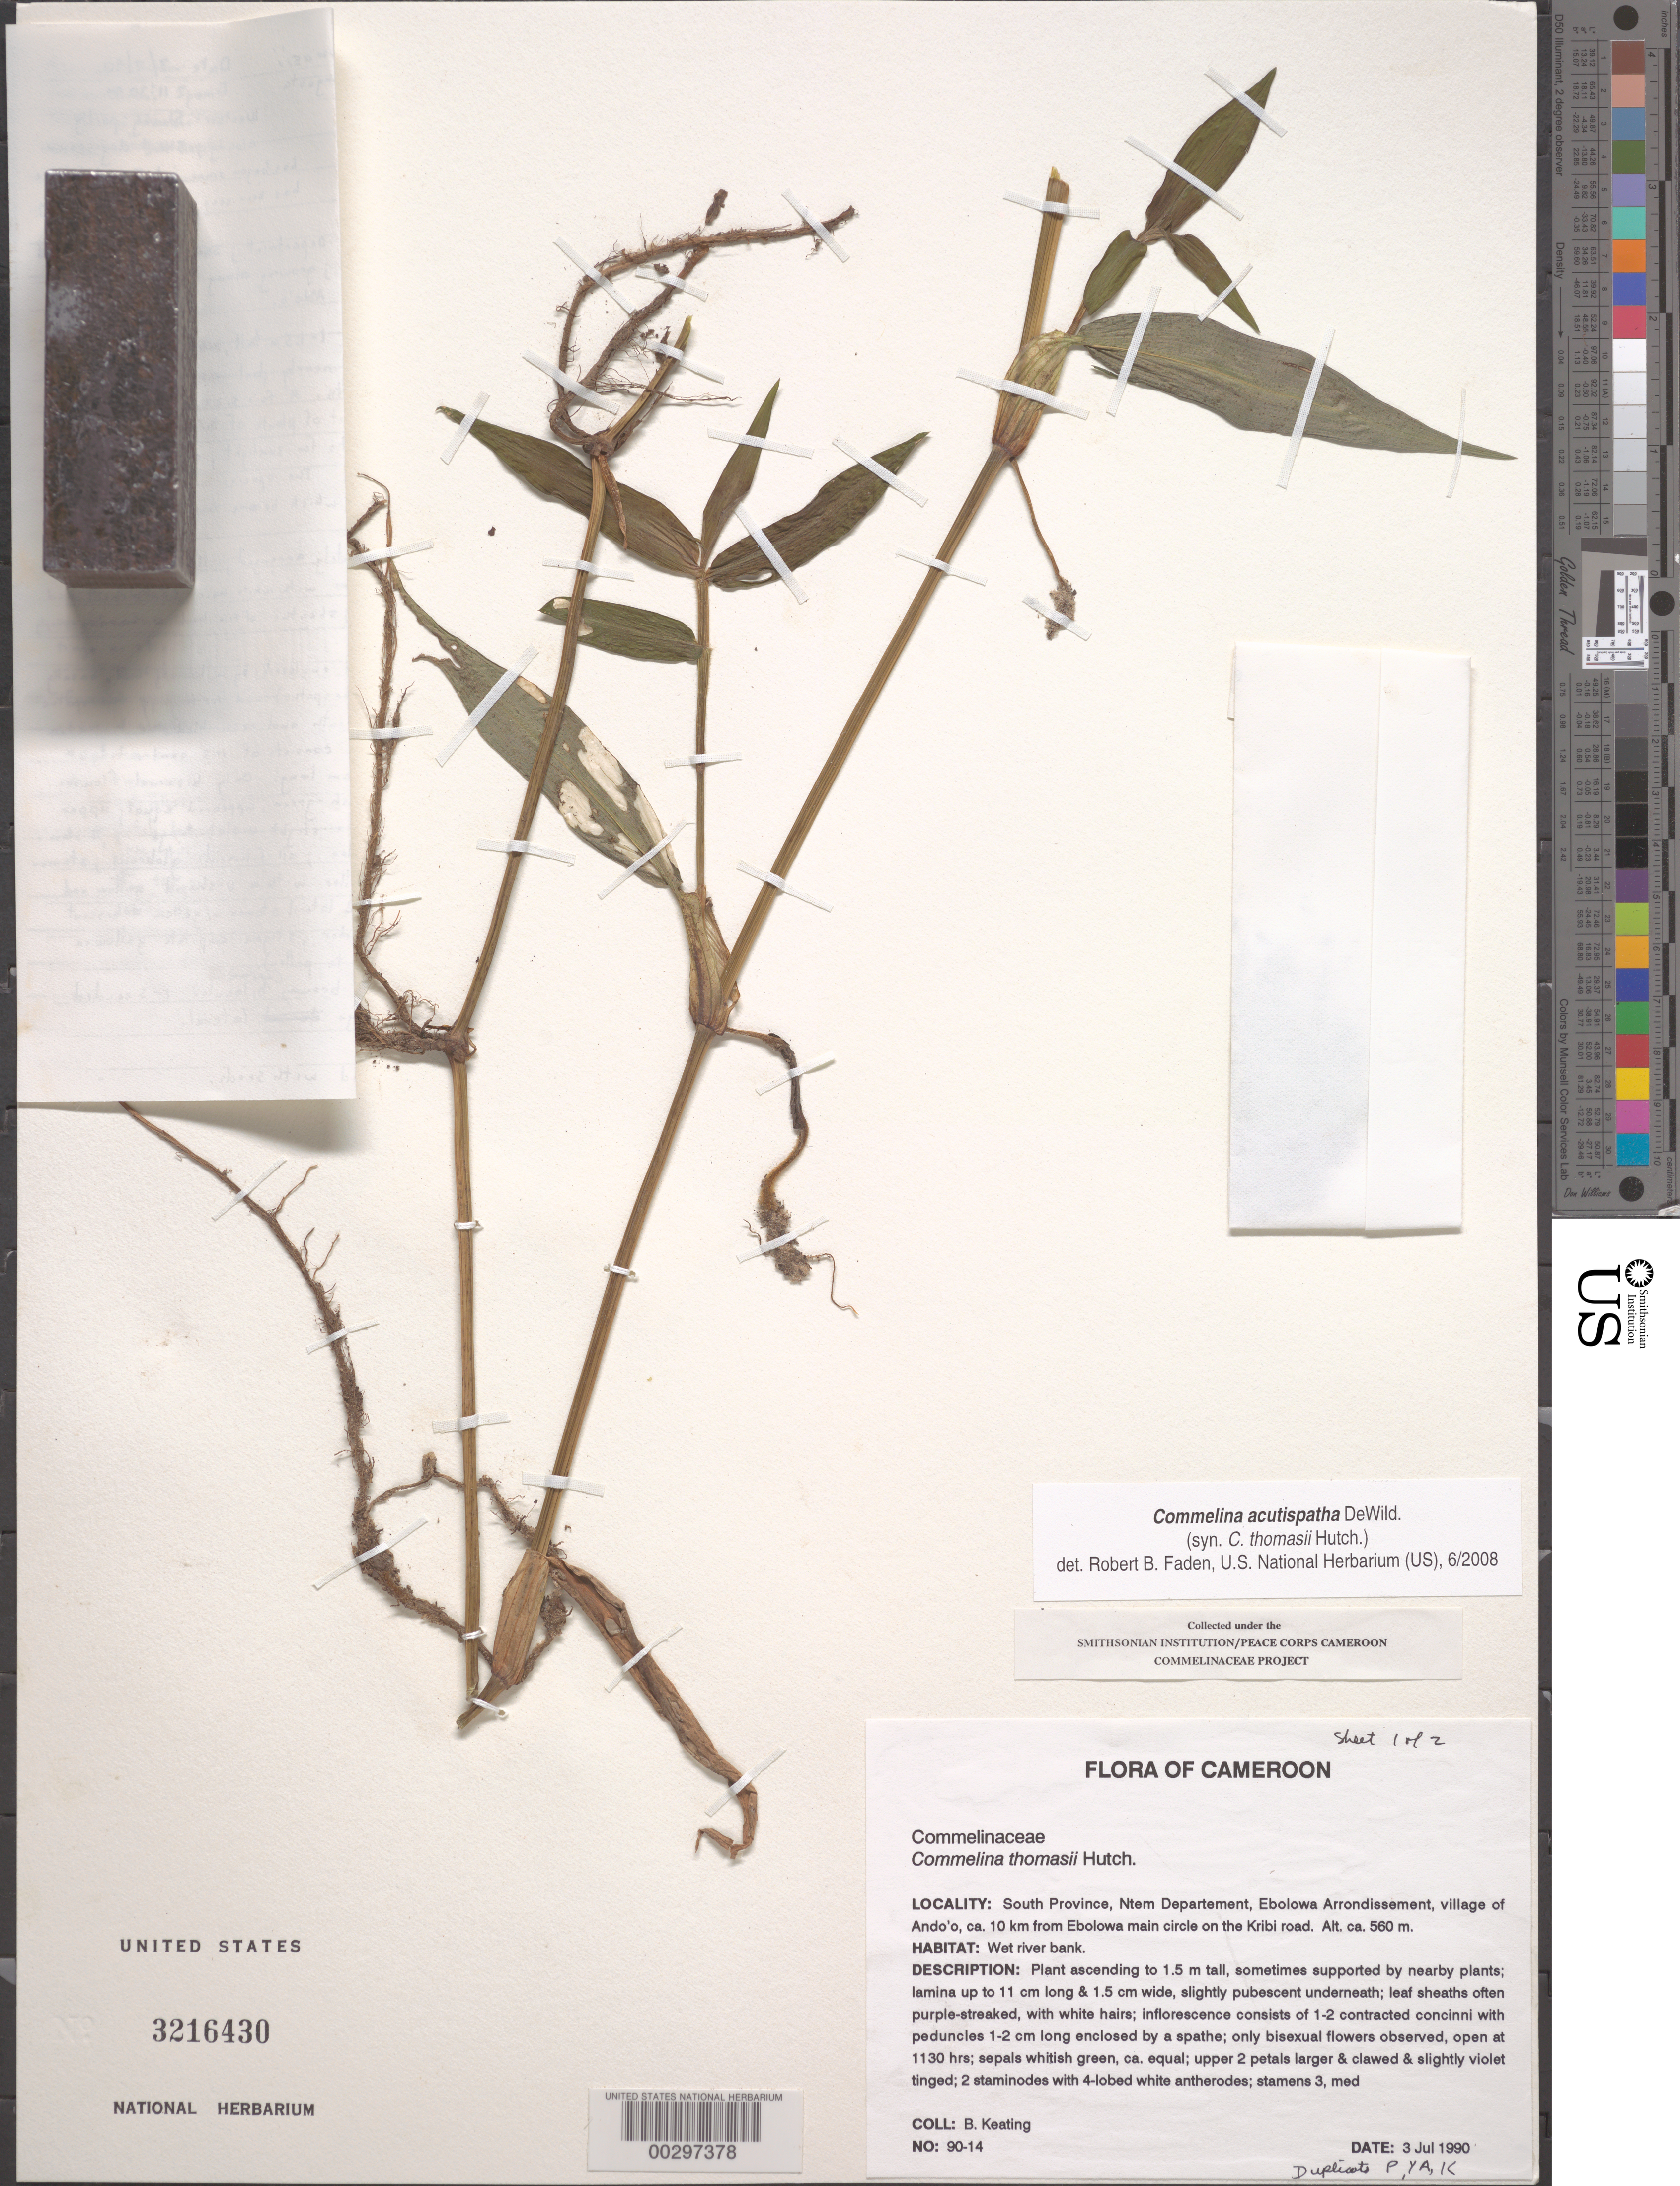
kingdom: Plantae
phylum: Tracheophyta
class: Liliopsida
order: Commelinales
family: Commelinaceae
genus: Commelina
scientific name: Commelina acutispatha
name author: De Wild.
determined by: Faden, Robert B., (US), Smithsonian Institution - National Museum of Natural History (UNITED STATES)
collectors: B. Keating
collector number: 90-14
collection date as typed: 03 Jul 1990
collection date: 1990-07-03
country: Cameroon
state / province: Sud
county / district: Ntem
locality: Ntem, ebolowa, arrondissement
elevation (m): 560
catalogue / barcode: US 3216430